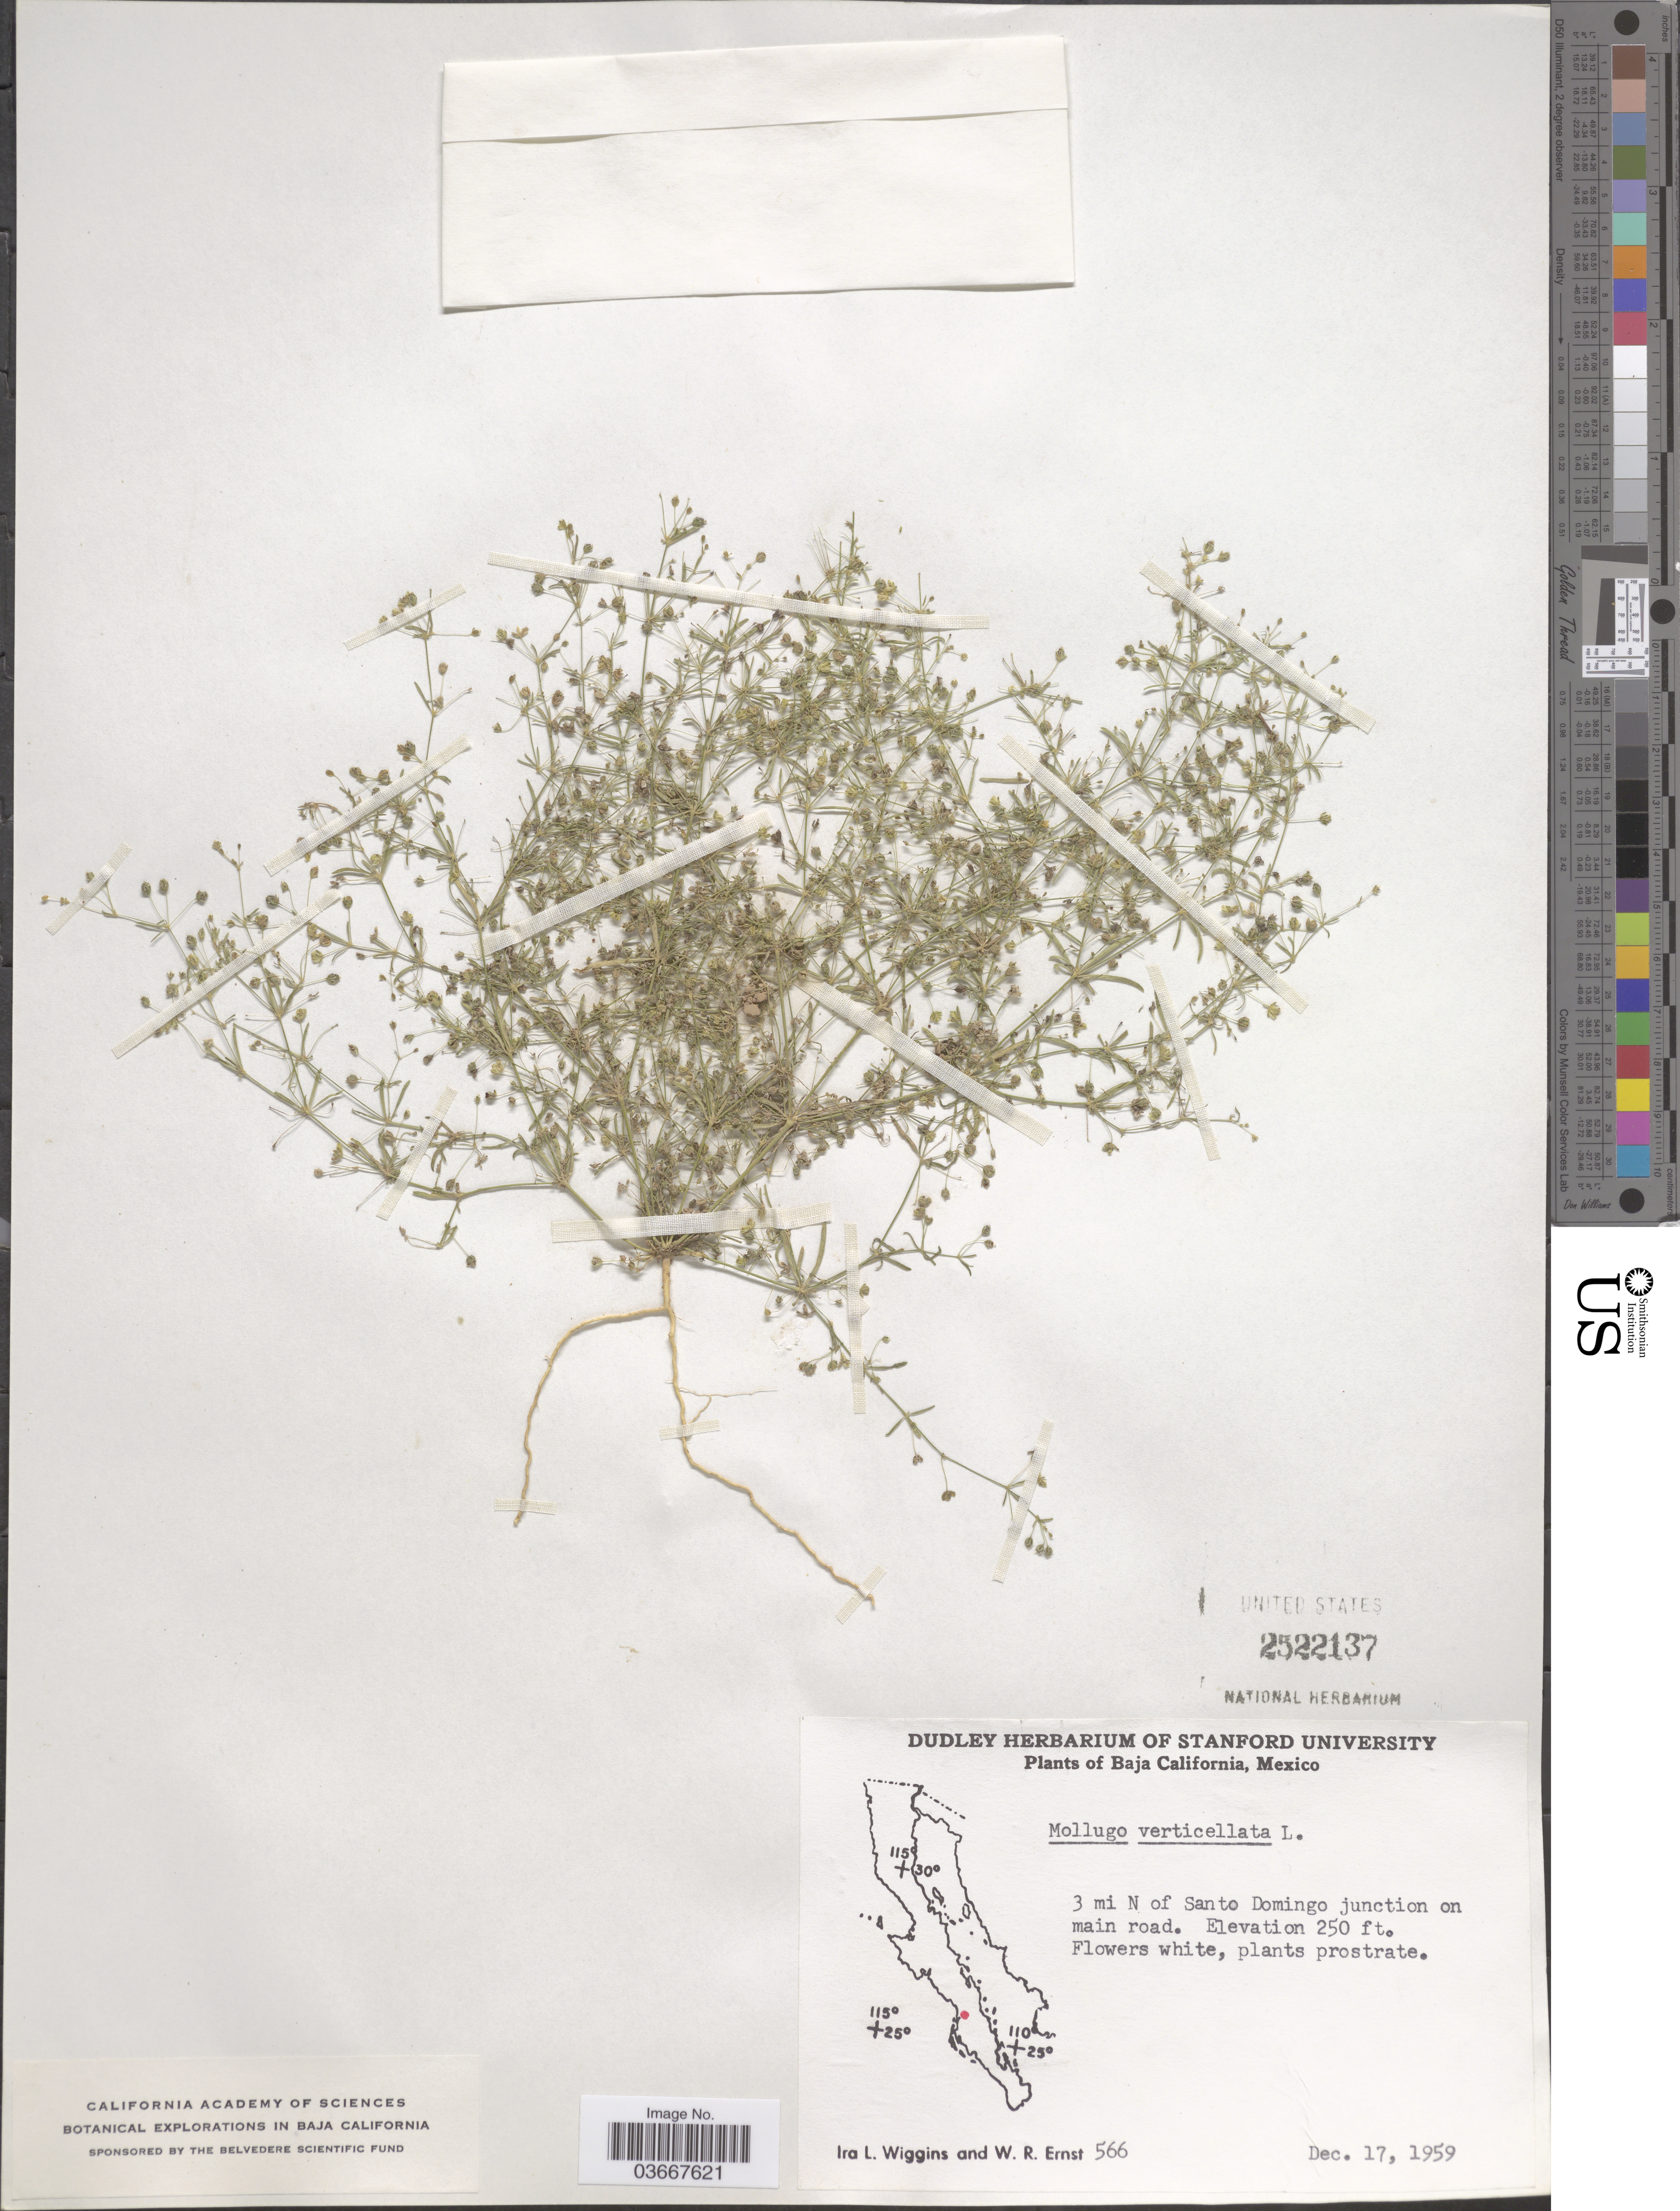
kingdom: Plantae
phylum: Tracheophyta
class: Magnoliopsida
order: Caryophyllales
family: Molluginaceae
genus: Mollugo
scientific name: Mollugo verticillata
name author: L.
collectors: I. L. Wiggins & W. R. Ernst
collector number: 566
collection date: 1959-12-17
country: Mexico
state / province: Baja California Sur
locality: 3 mi N of Santo Domingo junction on main road.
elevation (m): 76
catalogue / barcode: US 2522137